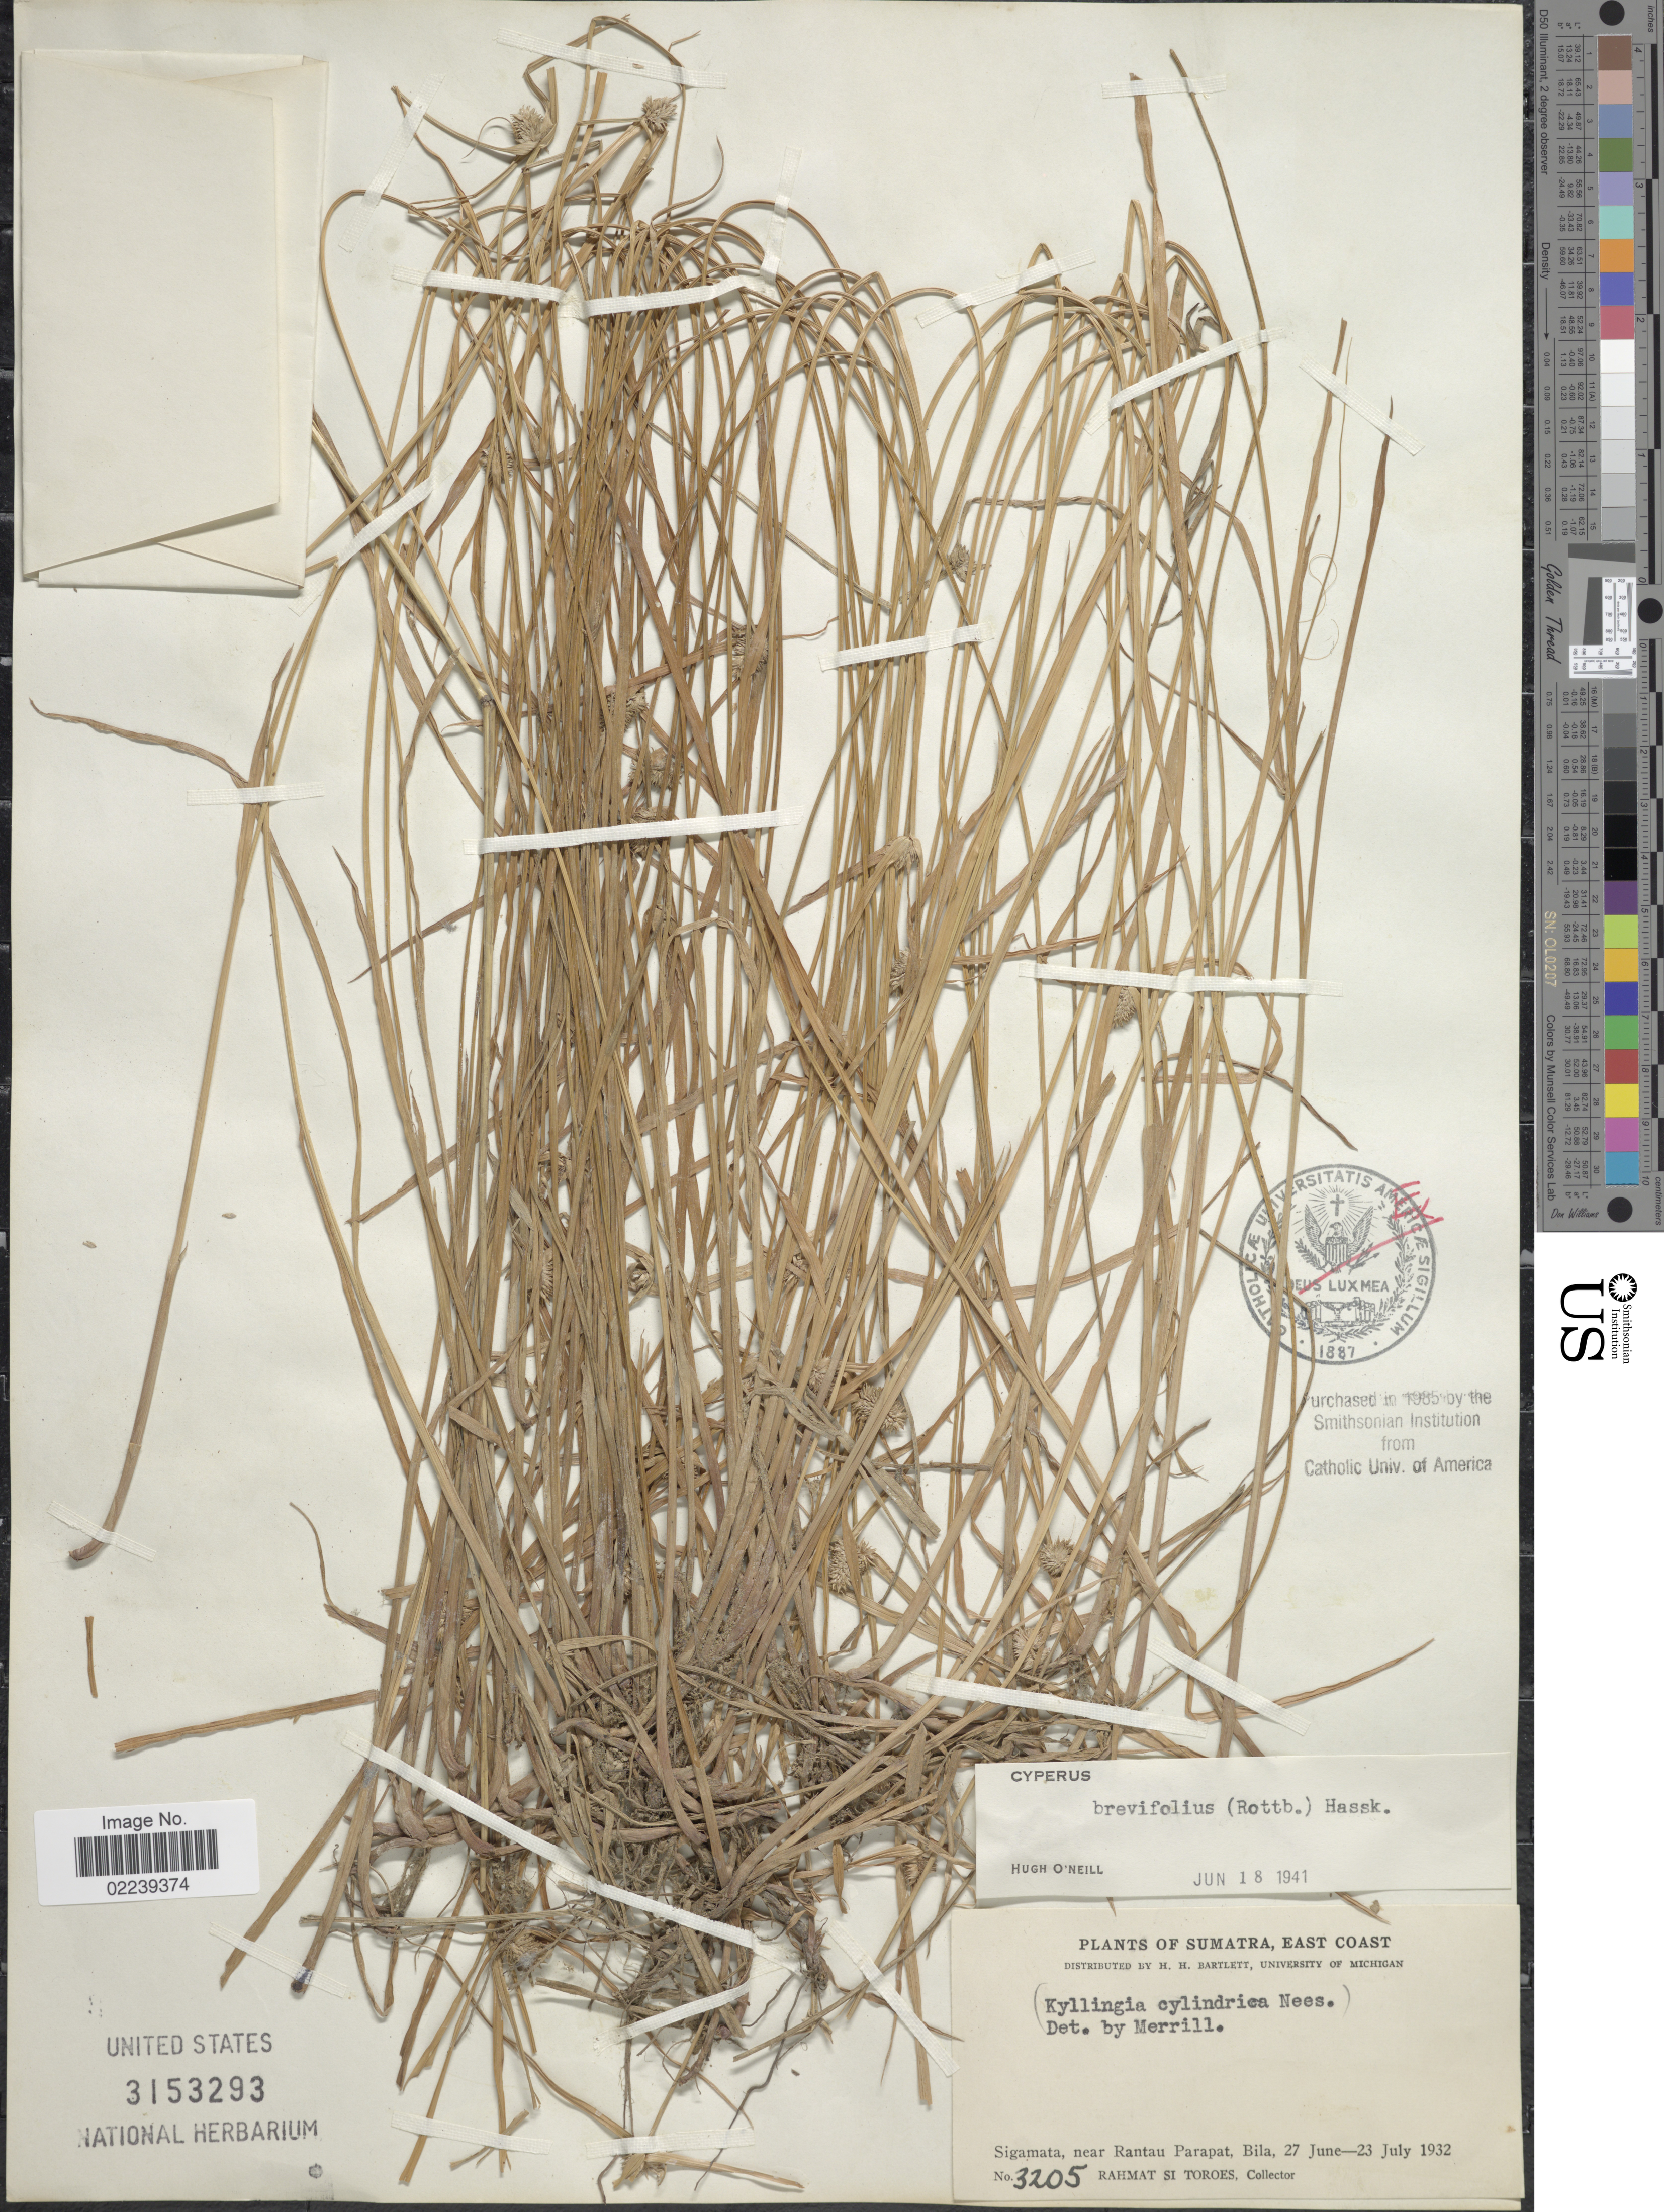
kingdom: Plantae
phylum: Tracheophyta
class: Liliopsida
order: Poales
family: Cyperaceae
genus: Cyperus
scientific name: Cyperus brevifolius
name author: (Rottb.) Hassk.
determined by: Strong, M. T., (US), Smithsonian Institution - National Museum of Natural History (UNITED STATES)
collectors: Rahmat Si Boeea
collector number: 3205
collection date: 1932-06-27/1932-07-23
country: Indonesia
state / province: Sumatra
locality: East Coast, Sigamata, near Rantau Parapat, Bila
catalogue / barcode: US 3153293